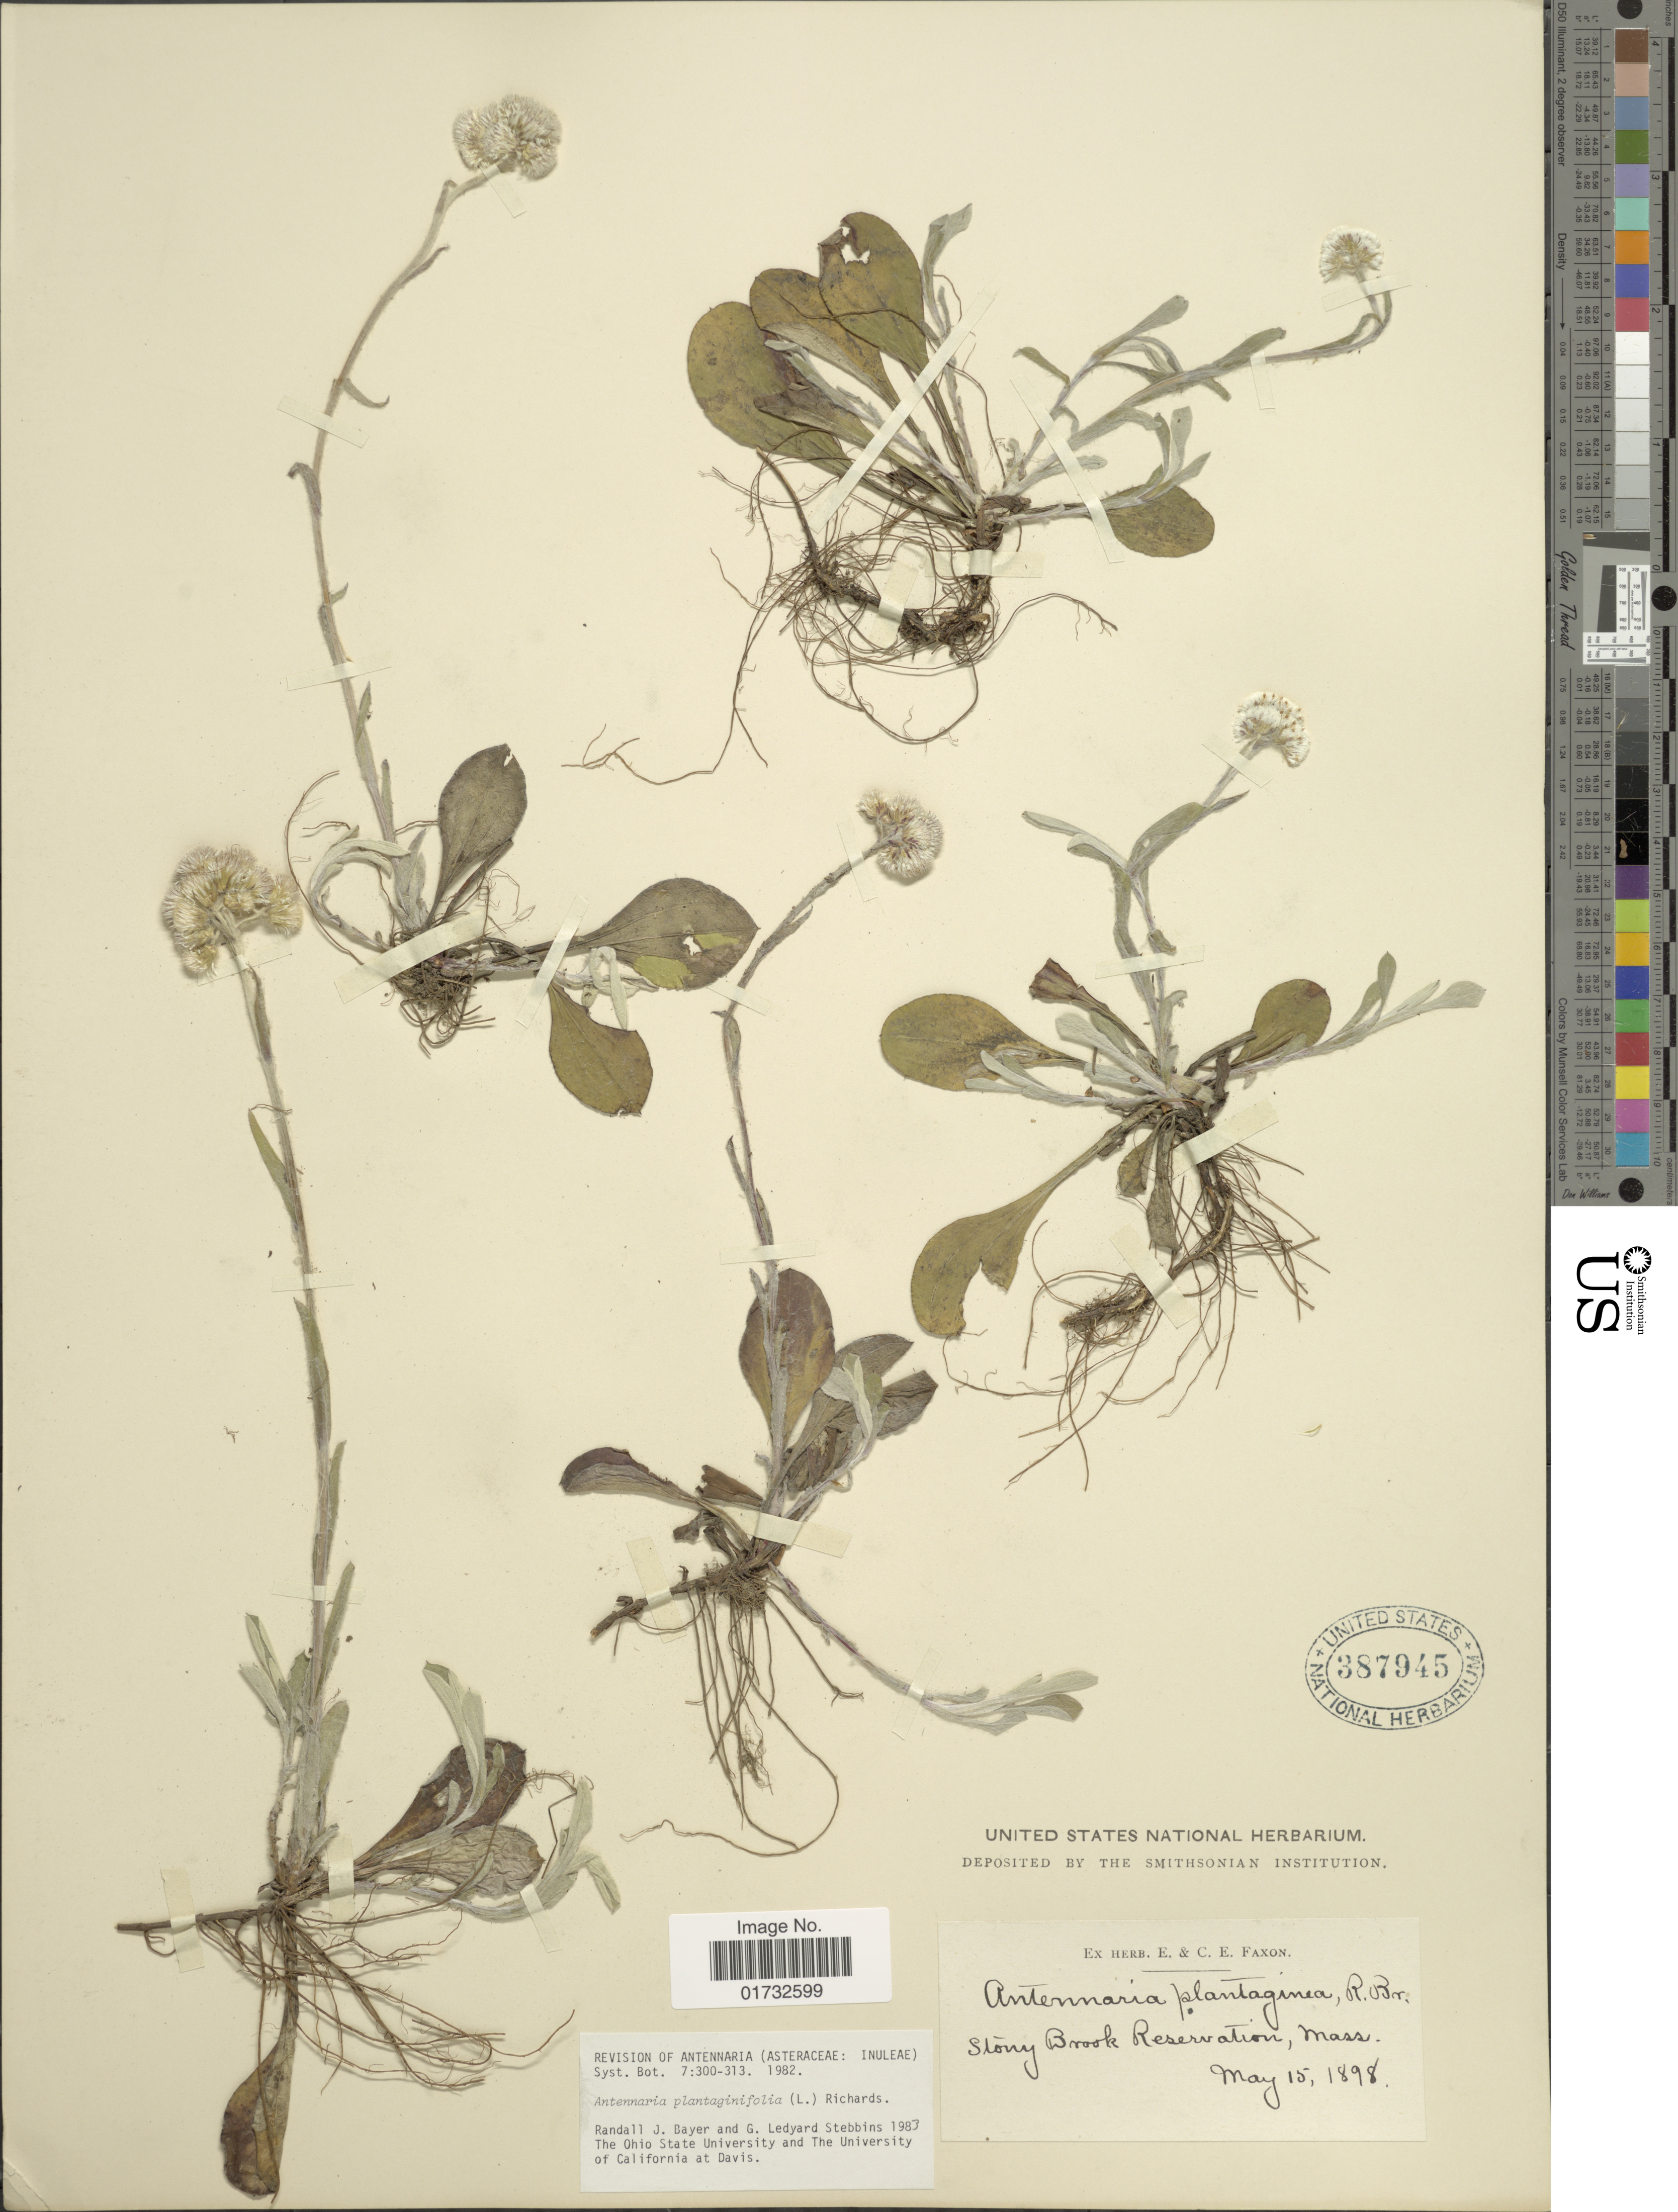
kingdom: Plantae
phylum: Tracheophyta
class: Magnoliopsida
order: Asterales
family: Asteraceae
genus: Antennaria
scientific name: Antennaria plantaginifolia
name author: (L.) Richardson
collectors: ex herb. E. & C.E. Faxon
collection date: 1898-05-15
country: United States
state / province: Massachusetts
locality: Stony Brook Reservation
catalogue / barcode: US 387945